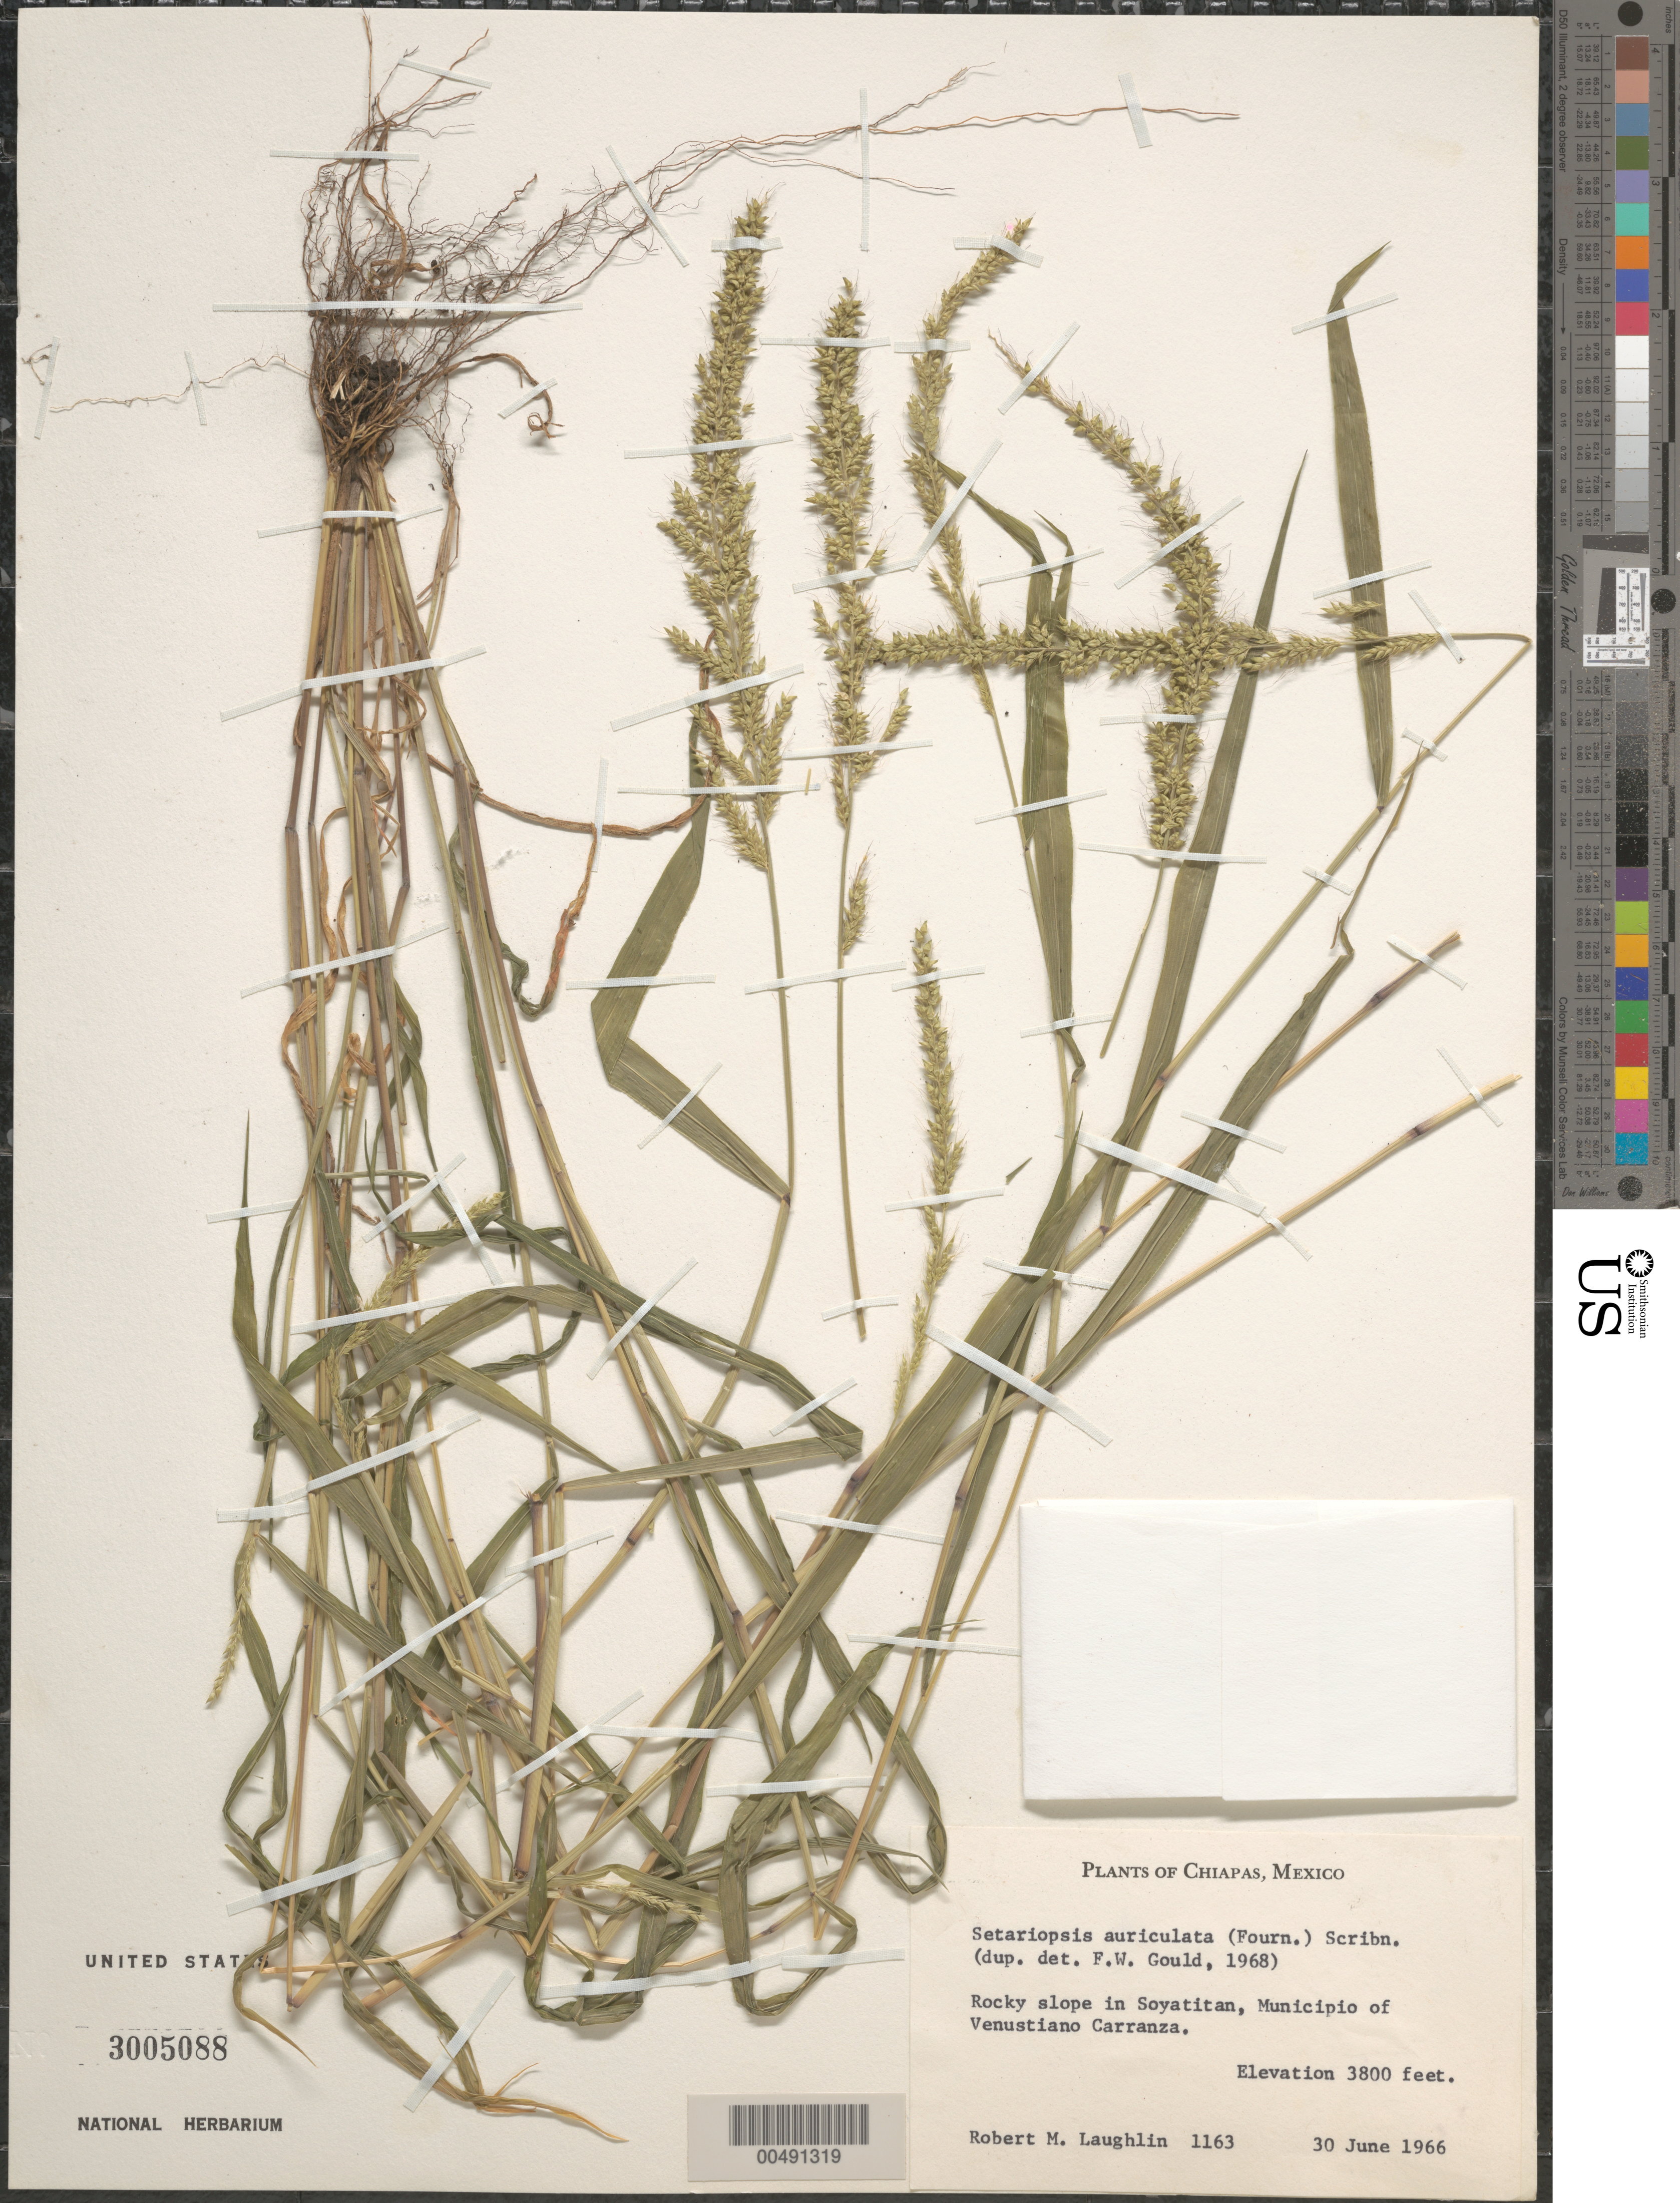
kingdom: Plantae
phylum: Tracheophyta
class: Liliopsida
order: Poales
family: Poaceae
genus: Setariopsis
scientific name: Setariopsis auriculata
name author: (E. Fourn.) Scribn.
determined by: Gould, F. W.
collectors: R. M. Laughlin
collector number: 1163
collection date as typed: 30 Jun 1966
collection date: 1966-06-30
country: Mexico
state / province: Chiapas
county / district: Venustiano Carranza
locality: In Soyatitan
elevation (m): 1158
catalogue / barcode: US 3005088